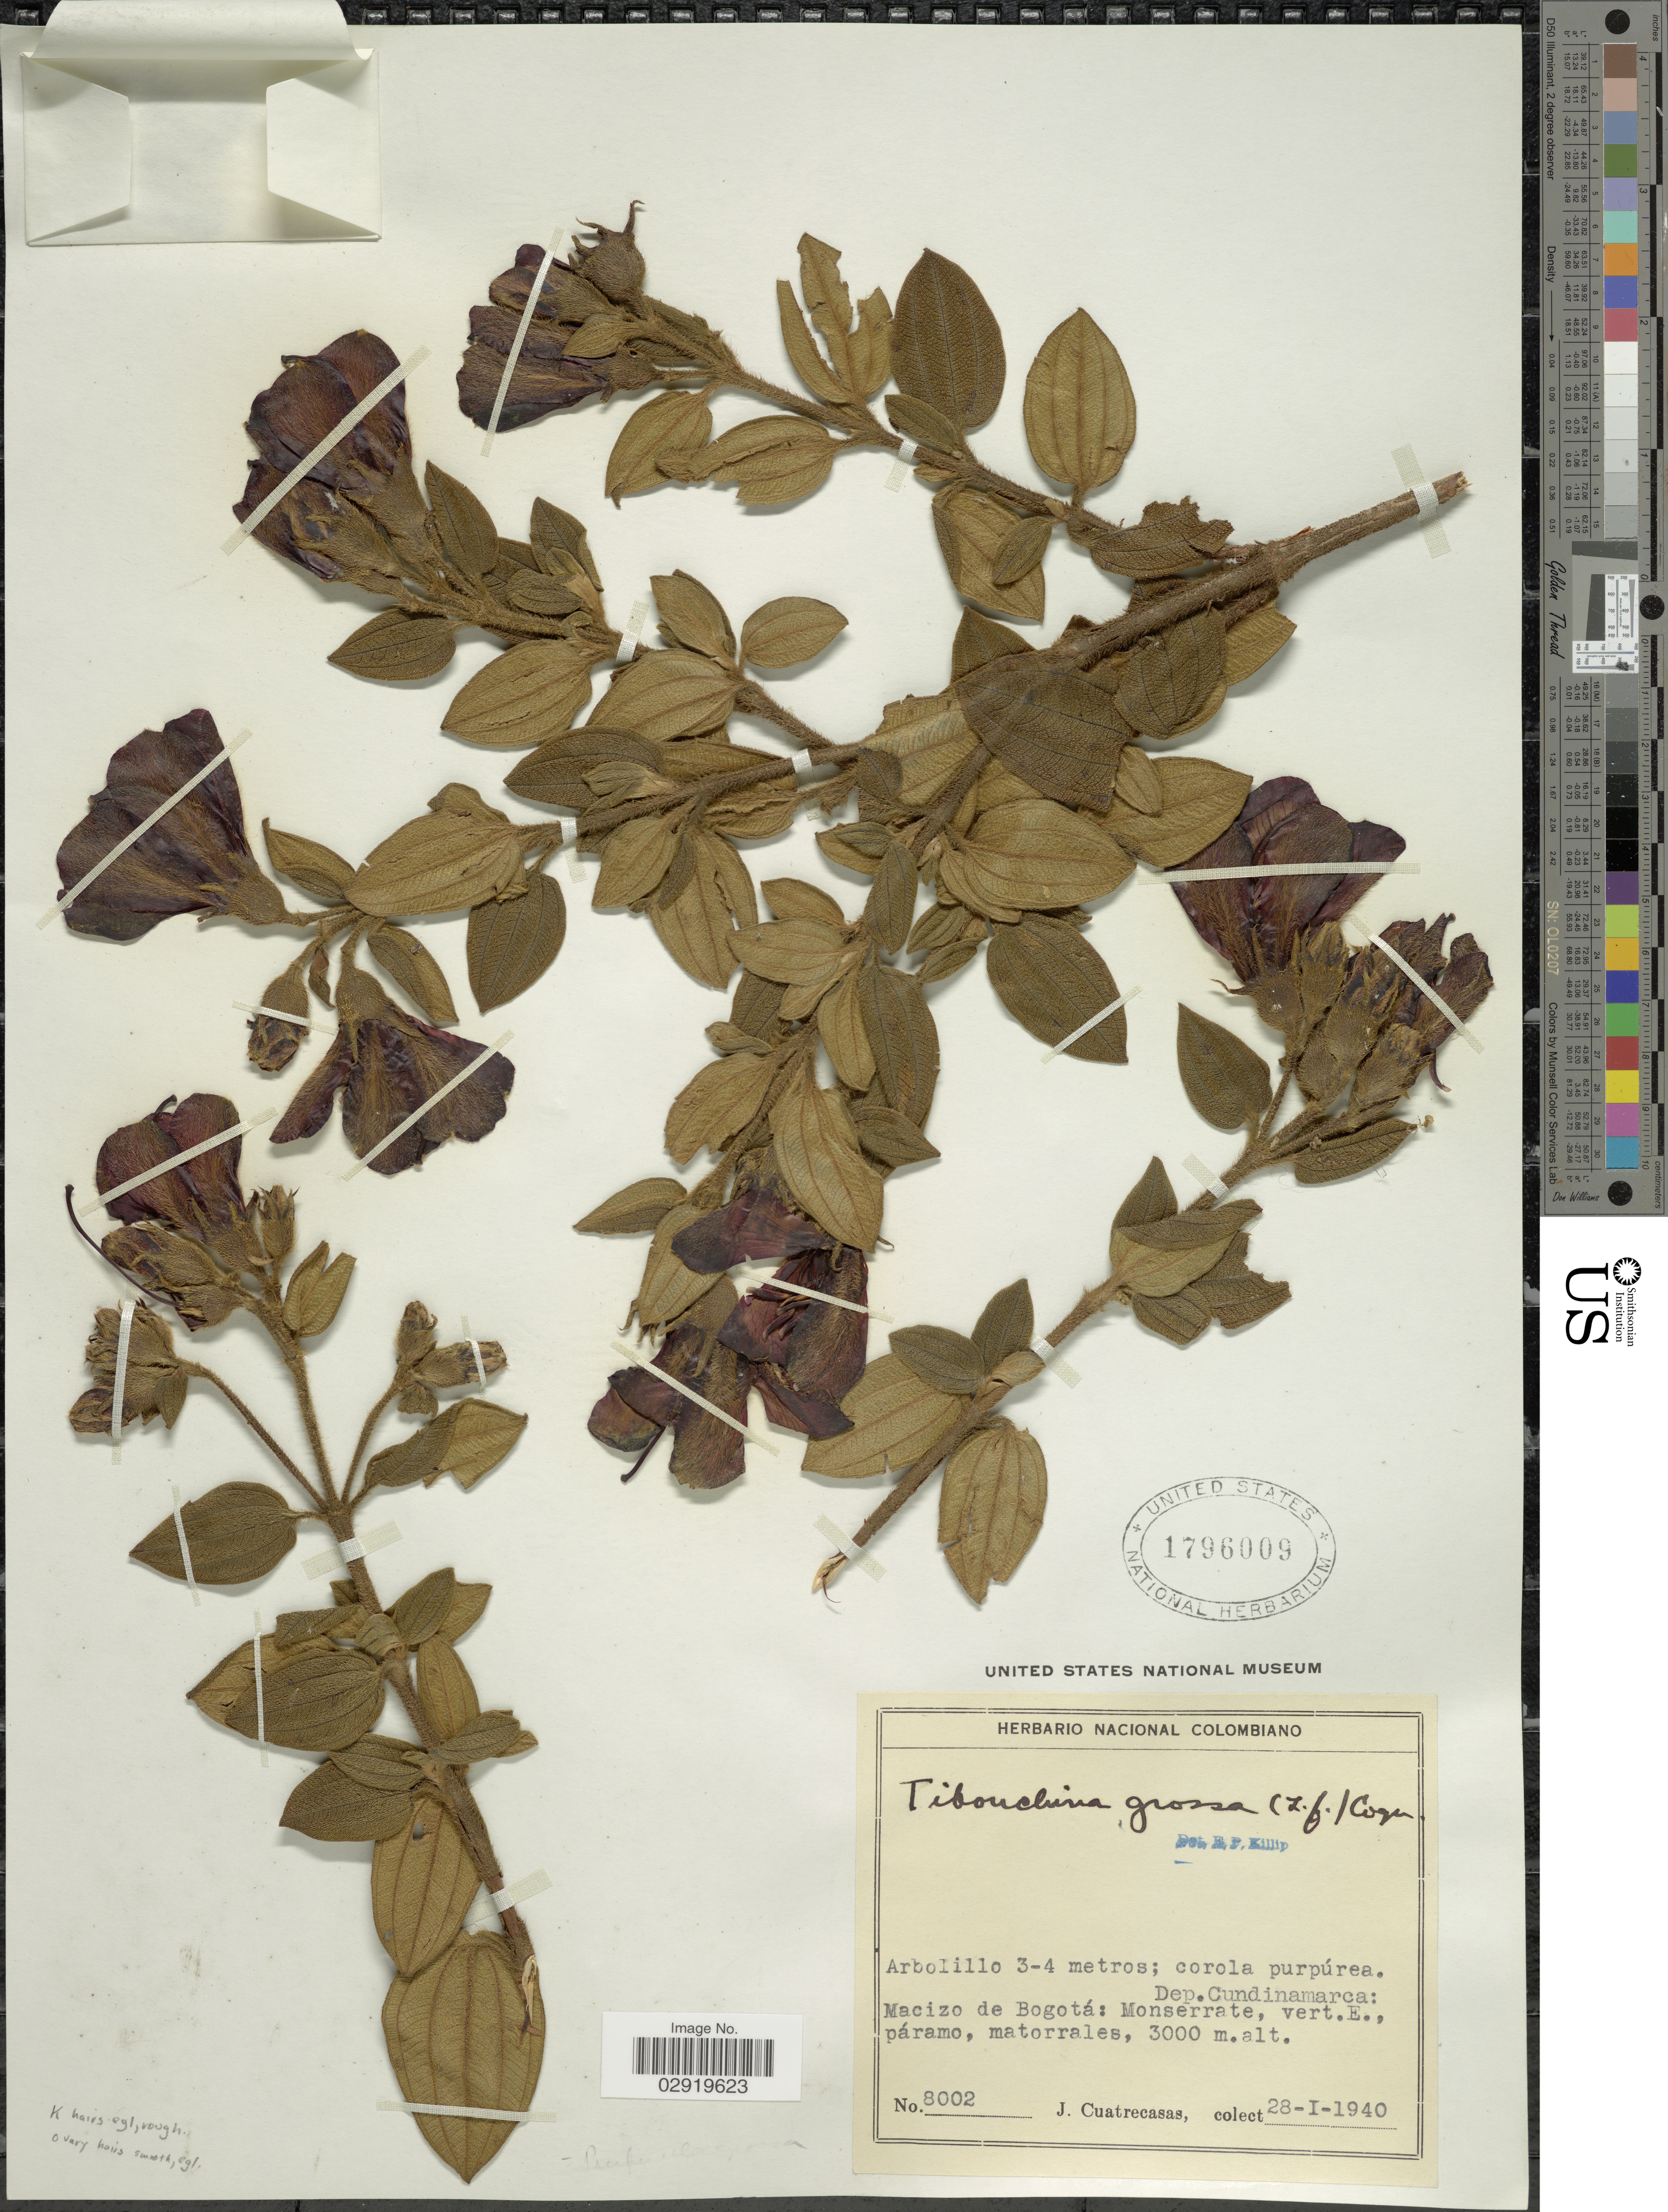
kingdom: Plantae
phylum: Tracheophyta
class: Magnoliopsida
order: Myrtales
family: Melastomataceae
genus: Chaetogastra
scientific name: Chaetogastra grossa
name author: (L. f.) P.J.F. Guim. & Michelang.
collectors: J. Cuatrecasas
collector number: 8002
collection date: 1940-01-28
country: Colombia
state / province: Cundinamarca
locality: Dep. Cundinamarca: Macizo de Bogotá: Monserrate, vert. E.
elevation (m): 3000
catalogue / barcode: US 1796009